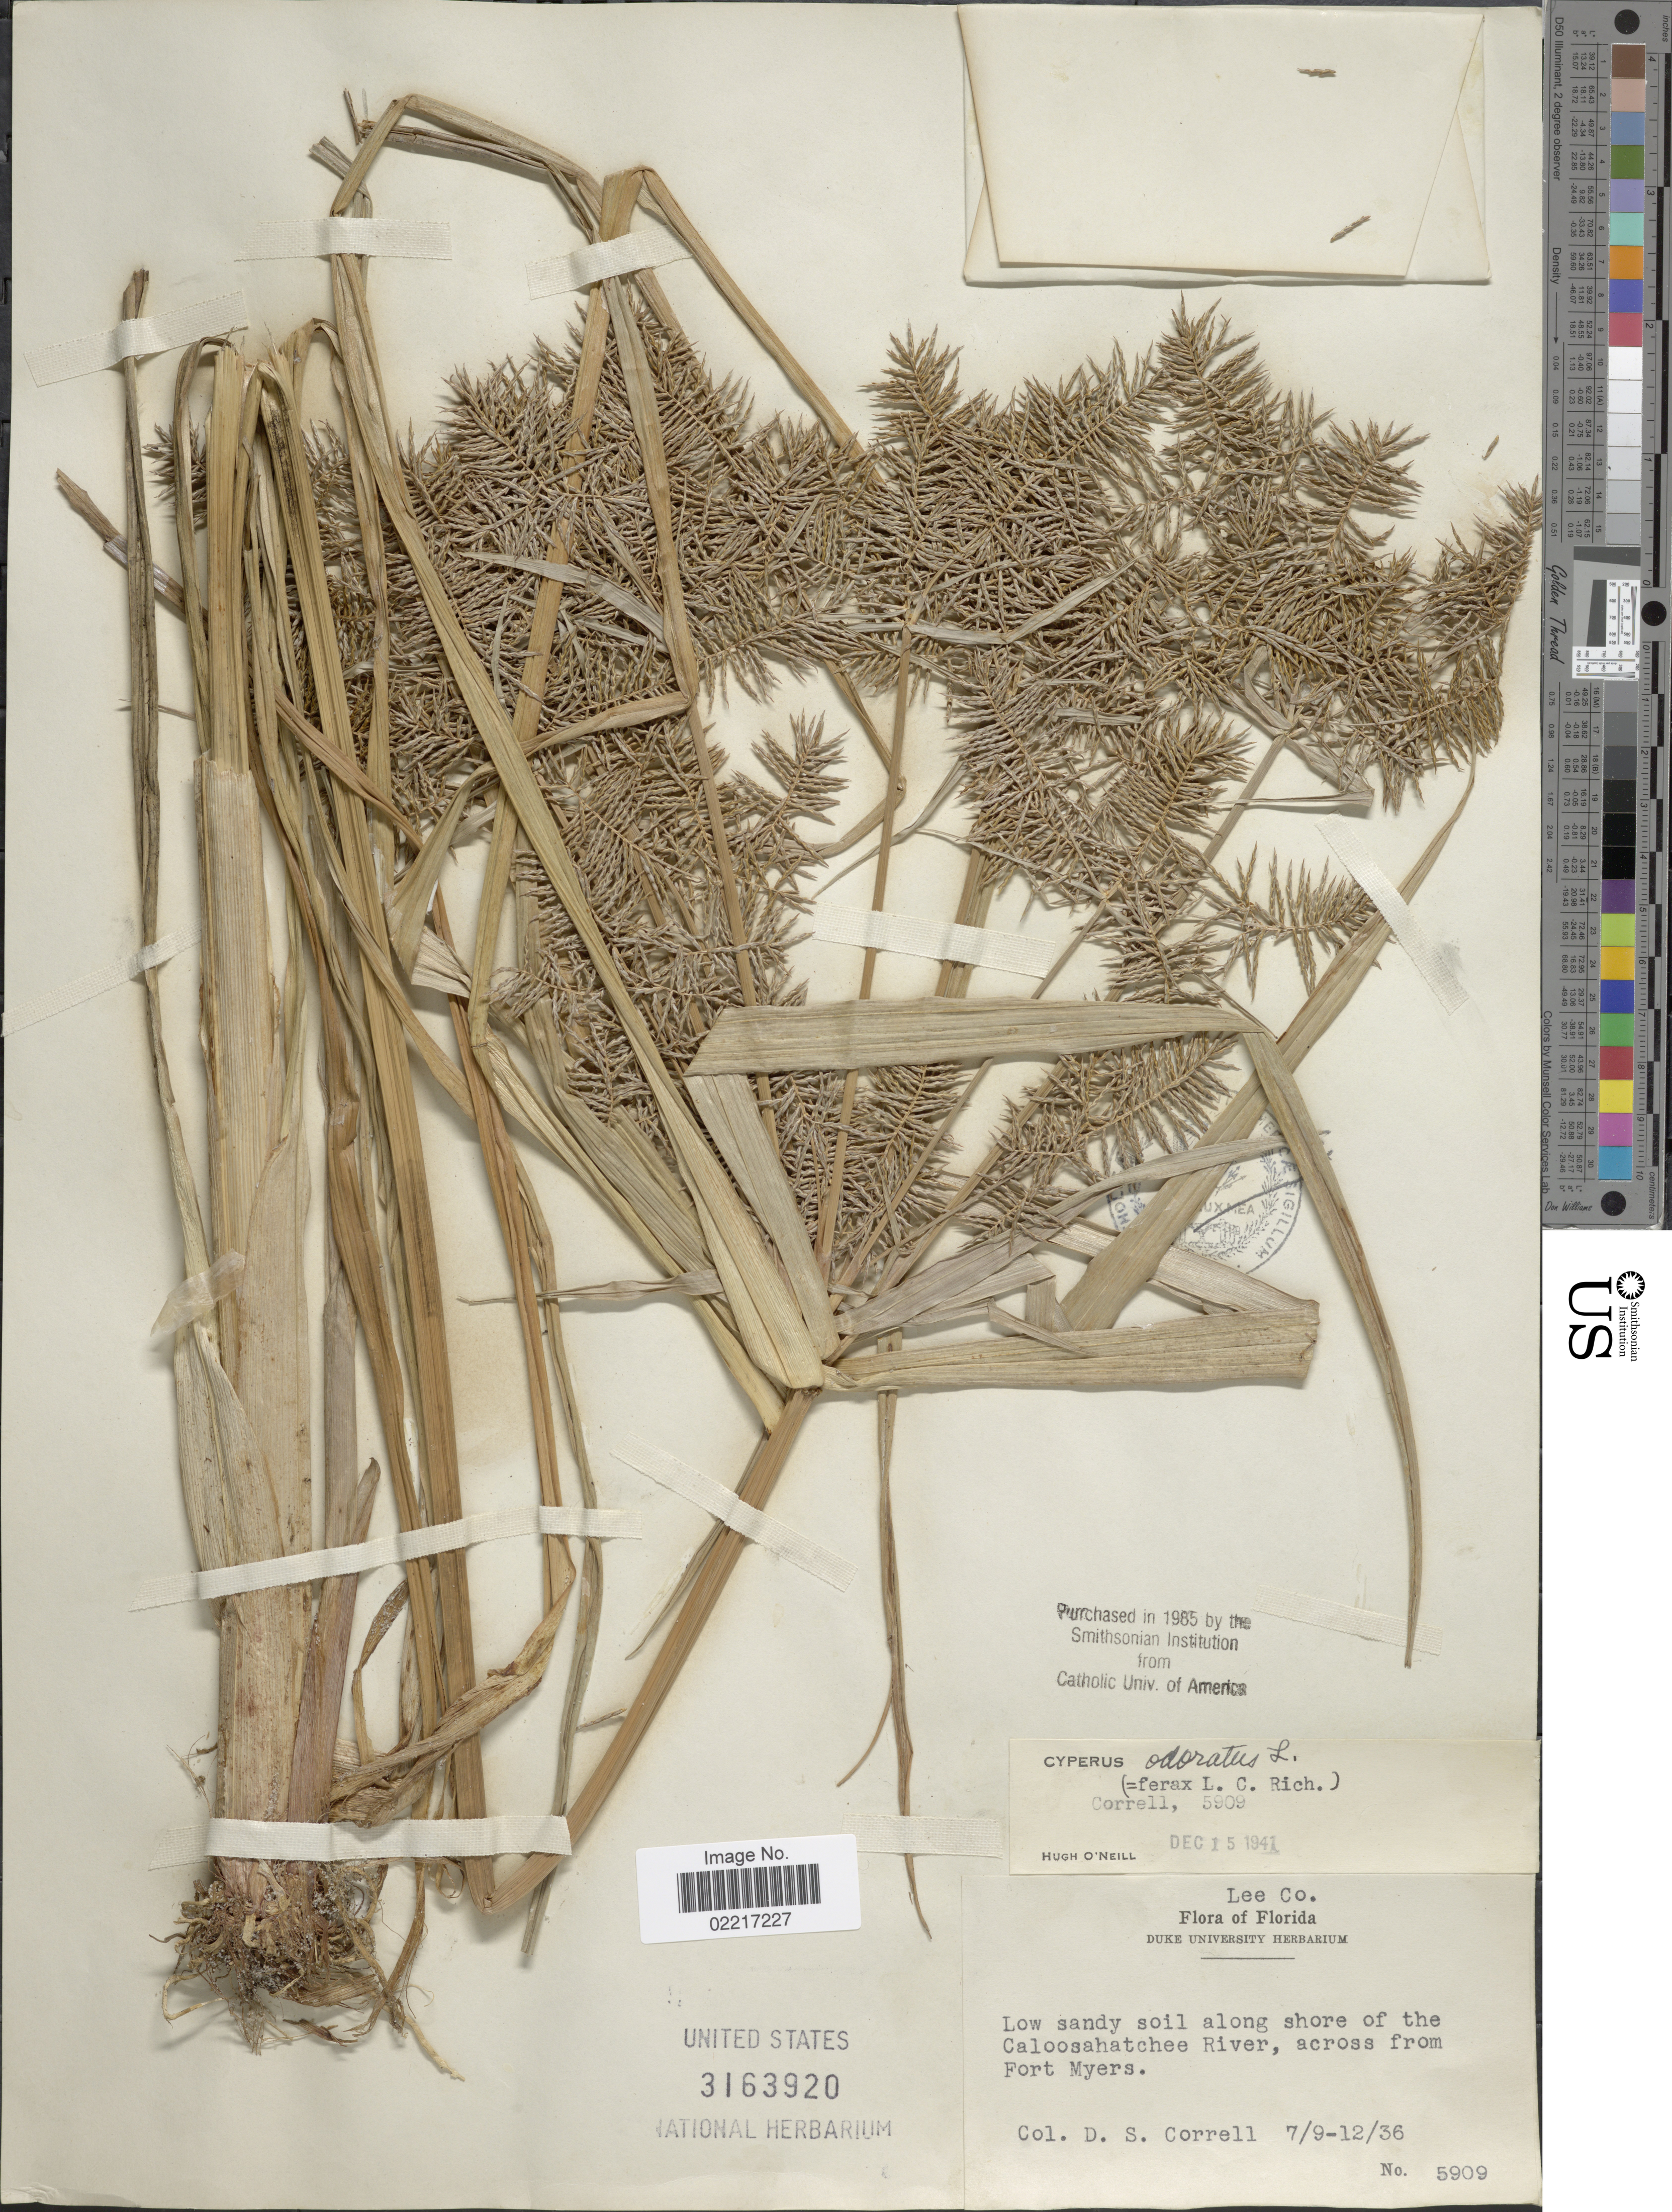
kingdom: Plantae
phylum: Tracheophyta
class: Liliopsida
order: Poales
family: Cyperaceae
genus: Cyperus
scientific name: Cyperus odoratus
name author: L.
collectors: D. S. Correll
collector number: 5909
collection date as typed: Transcribed d/m/y: 7/12/36 to 9/12/36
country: United States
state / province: Florida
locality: Along the shore of the Caloosahatchee River, across from Fort Myers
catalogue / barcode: US 3163920